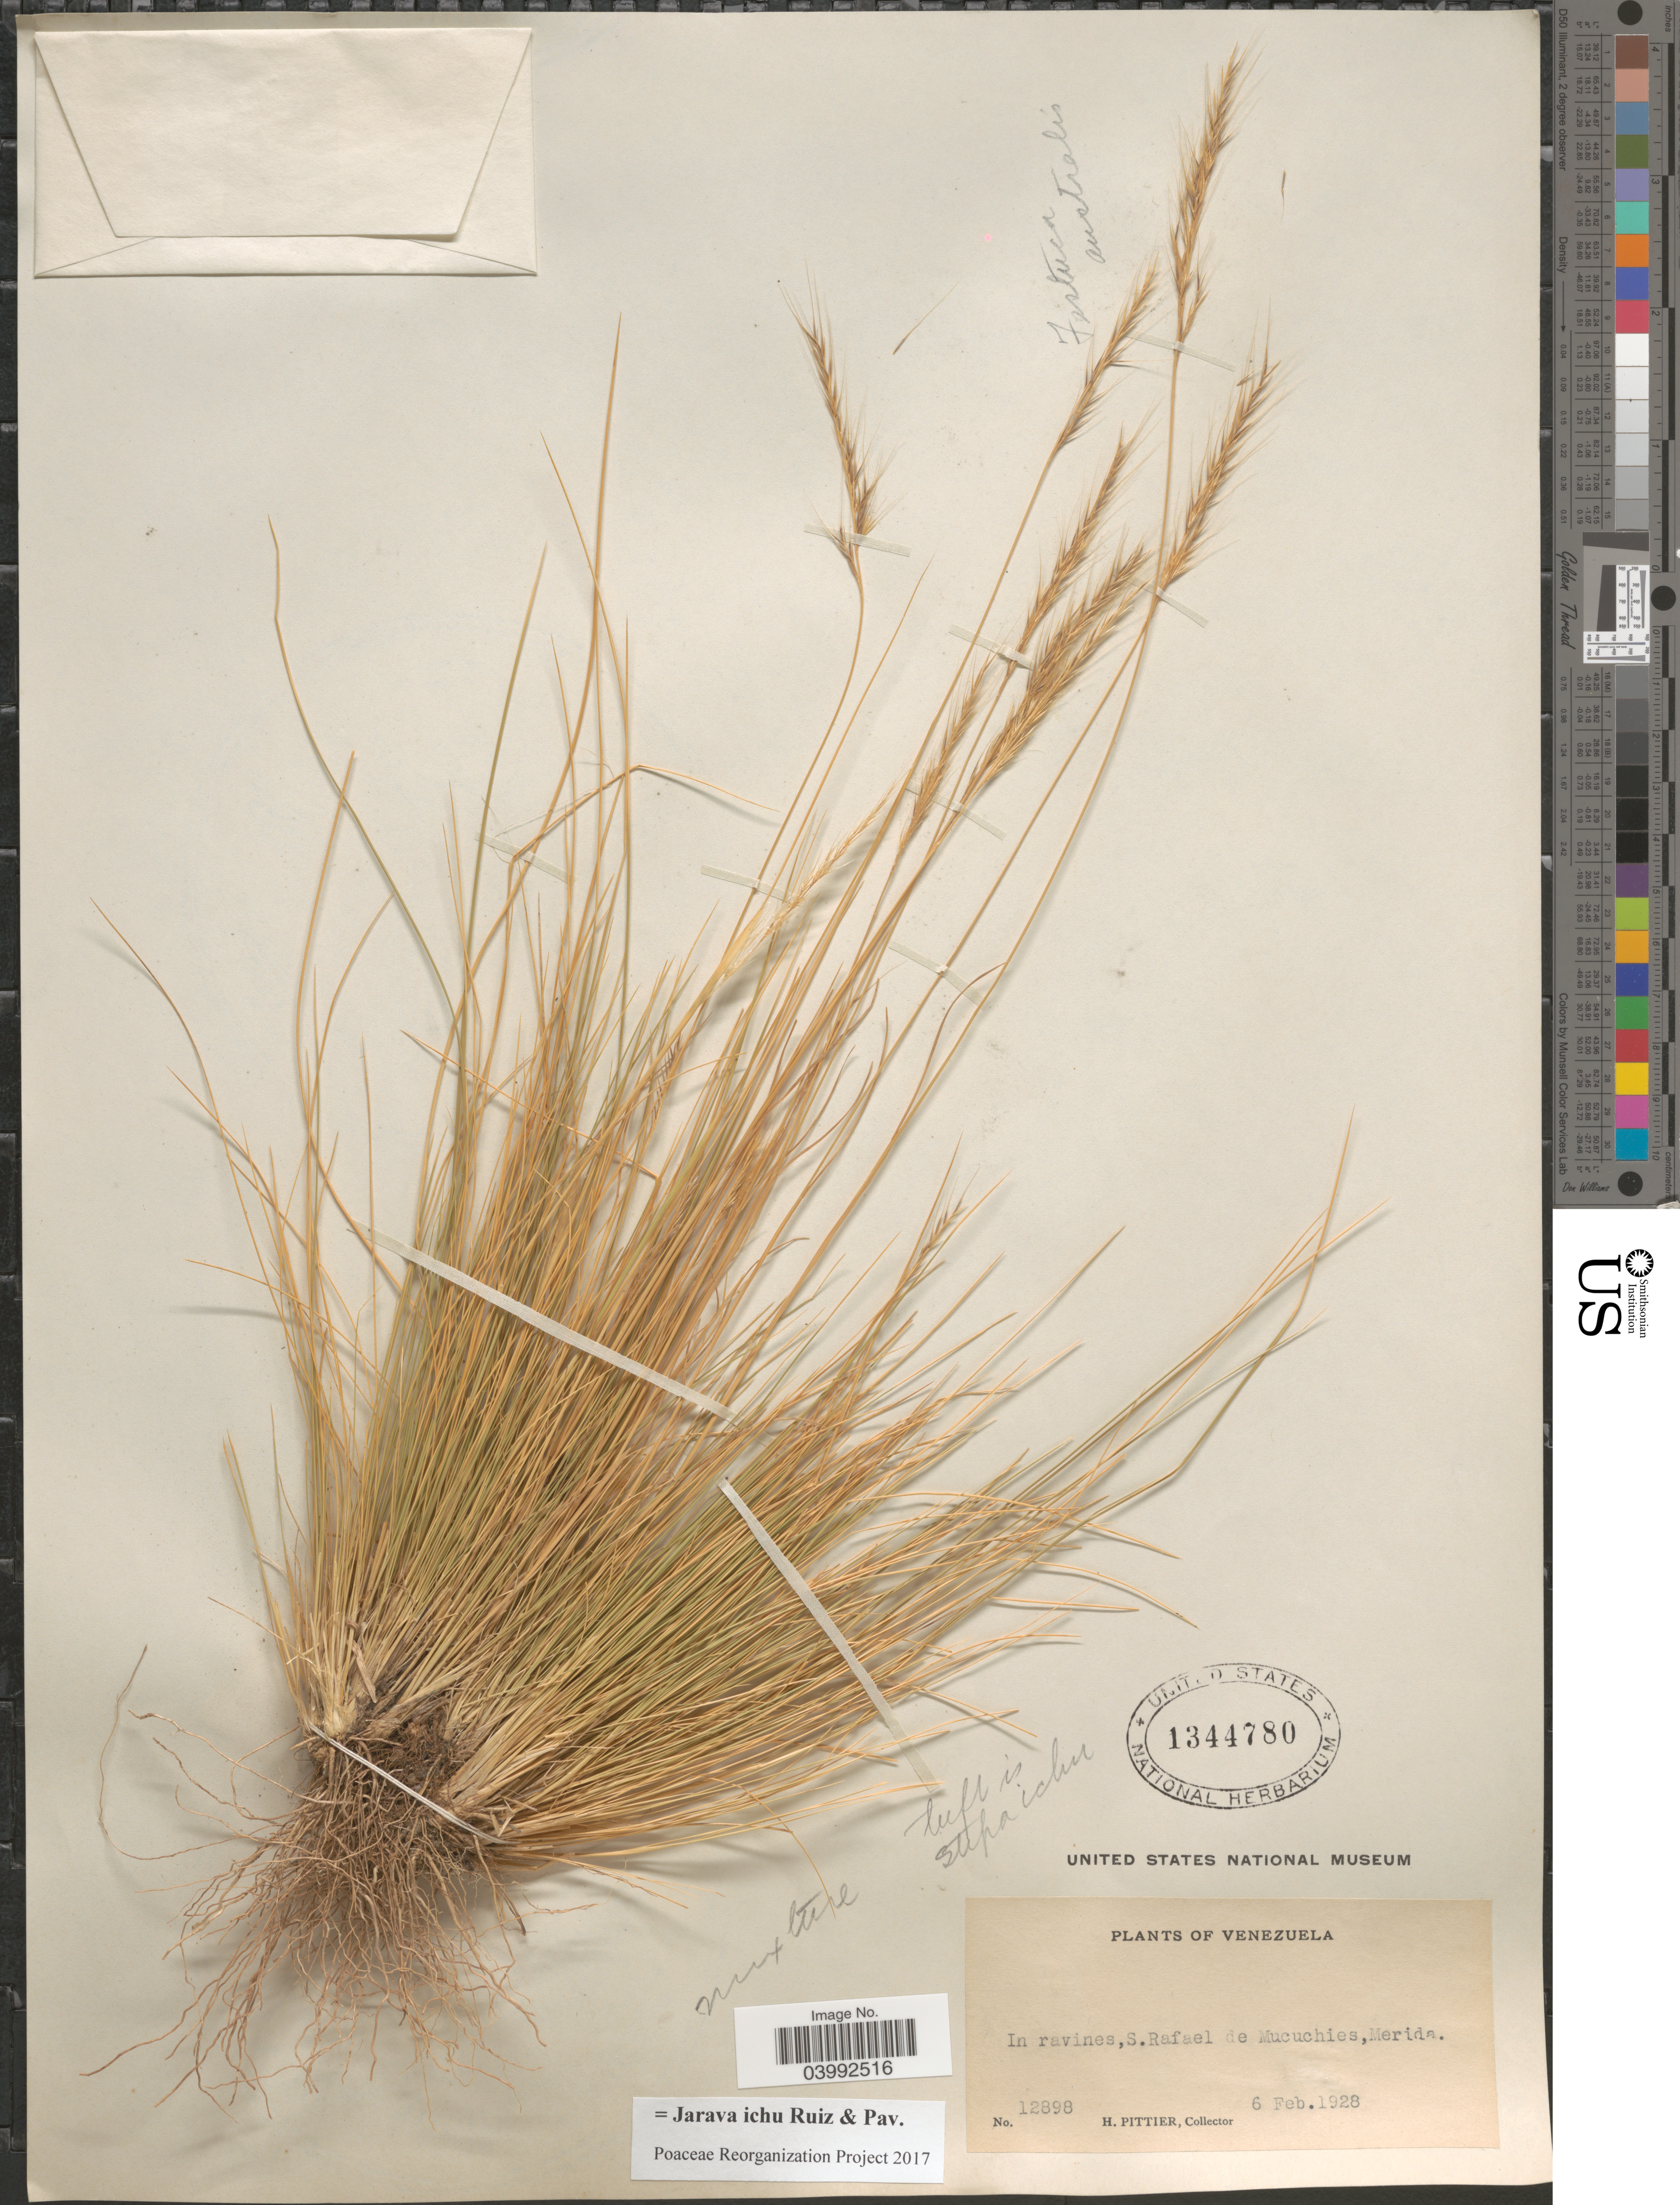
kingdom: Plantae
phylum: Tracheophyta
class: Liliopsida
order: Poales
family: Poaceae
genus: Jarava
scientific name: Jarava ichu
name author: Ruiz & Pav.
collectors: H. F. Pittier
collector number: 12898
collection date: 1928-02-06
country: Venezuela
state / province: Merida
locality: In ravines, S. Rafael de Mucuchies.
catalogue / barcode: US 1344780